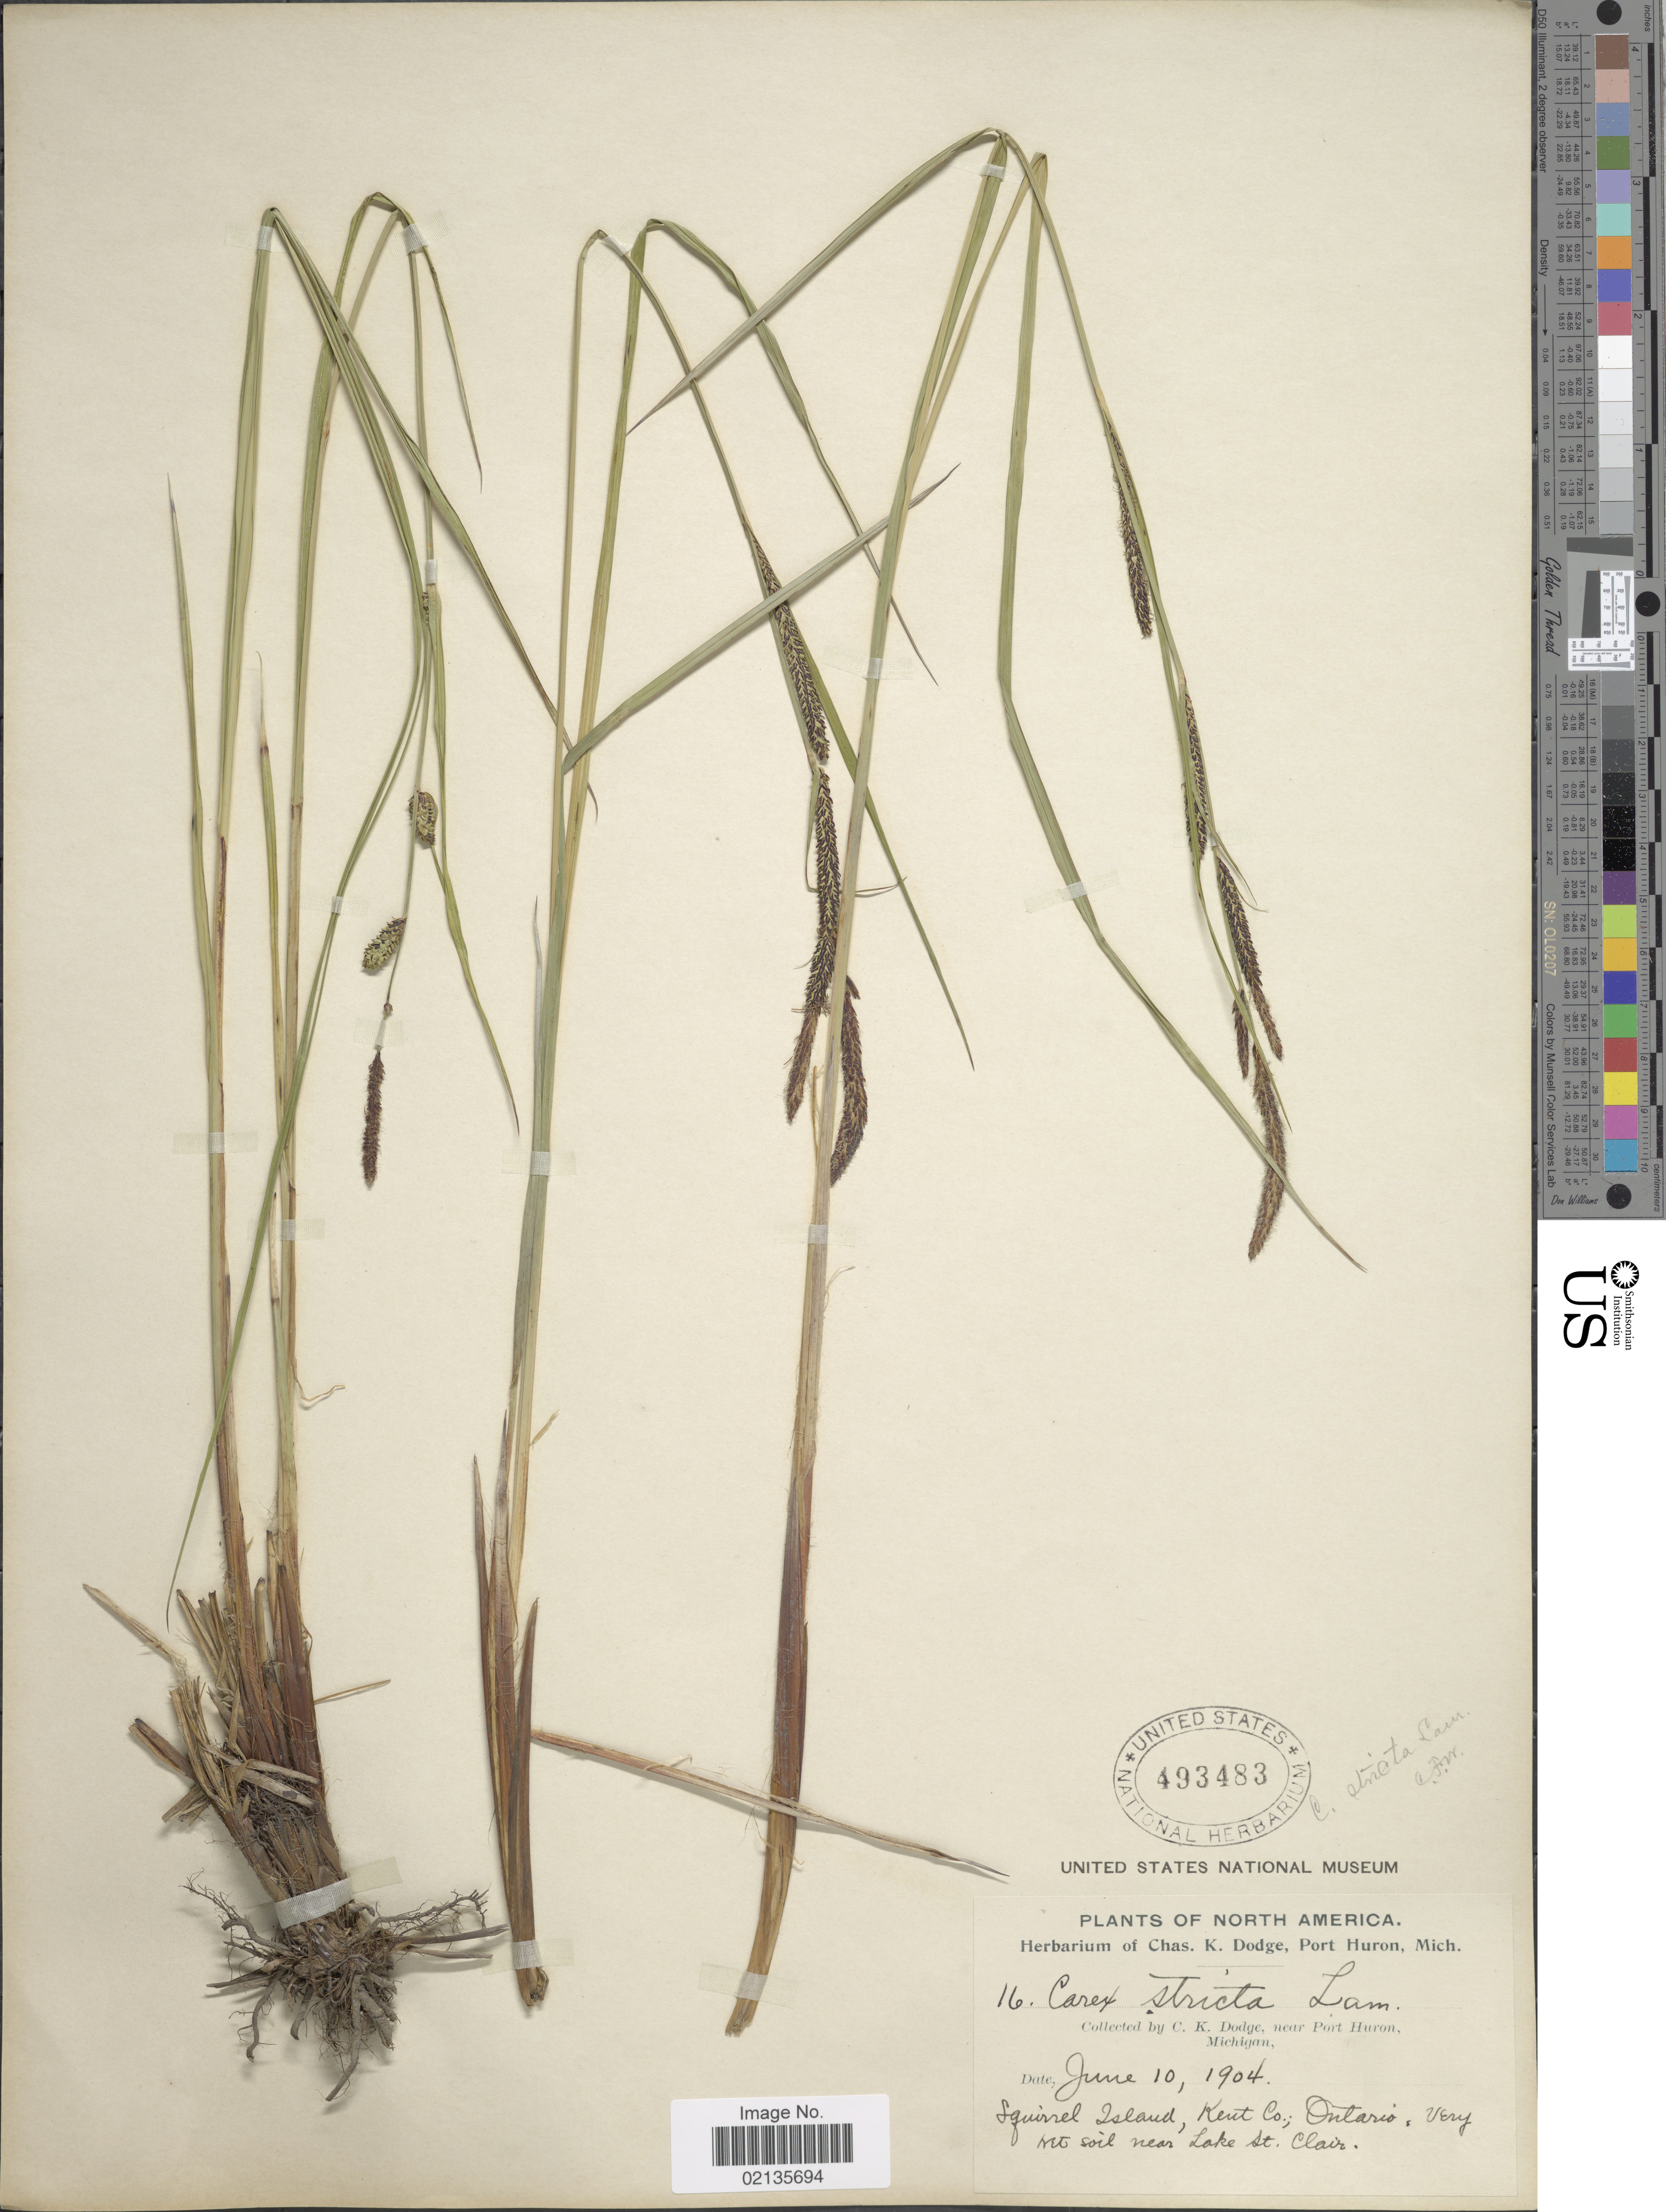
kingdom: Plantae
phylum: Tracheophyta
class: Liliopsida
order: Poales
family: Cyperaceae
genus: Carex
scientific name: Carex stricta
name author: Lam.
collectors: C. Dodge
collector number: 16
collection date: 1904-06-10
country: Canada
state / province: Ontario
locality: Squirrel Island, Kent Co., Ontario, very wet soil near Lake St. Clair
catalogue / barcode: US 493483